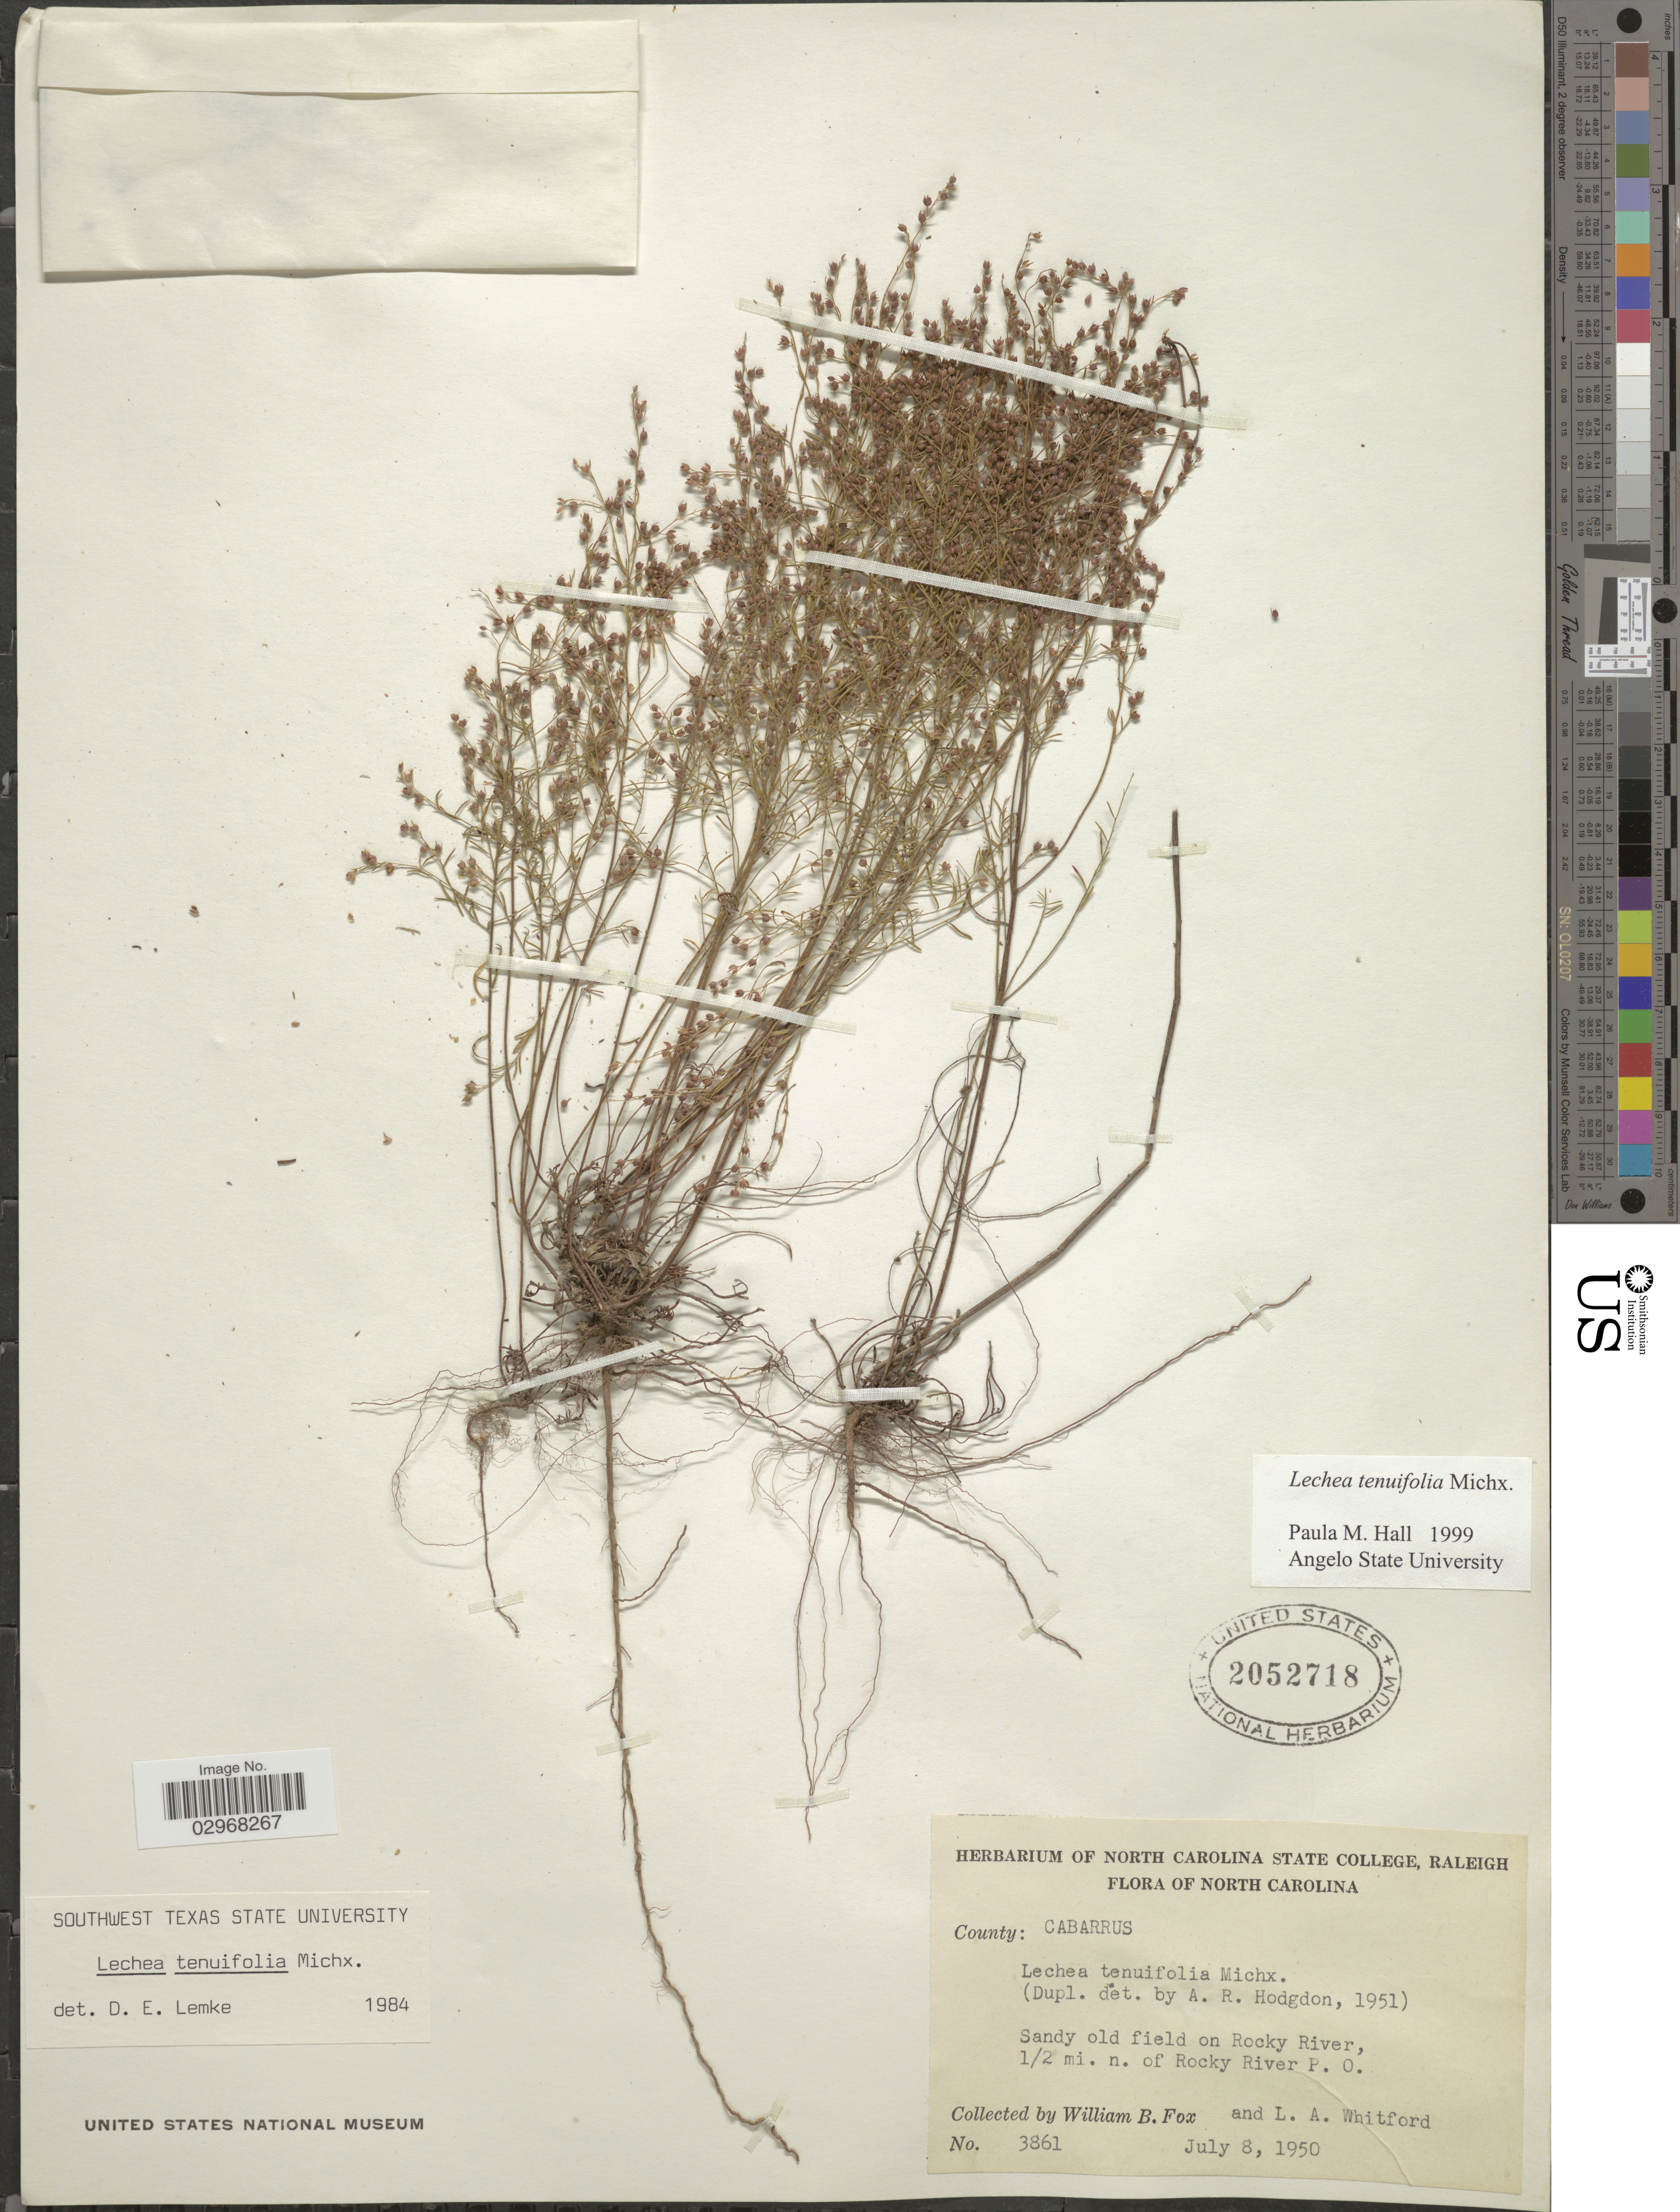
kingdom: Plantae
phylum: Tracheophyta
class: Magnoliopsida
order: Malvales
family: Cistaceae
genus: Lechea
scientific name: Lechea tenuifolia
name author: Michx.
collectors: W. B. Fox & L. Whitford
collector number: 3861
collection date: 1950-07-08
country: United States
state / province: North Carolina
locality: County: Cabarrus. Sandy old field on Rocky River, ½ mi. n. of Rocky River P.O.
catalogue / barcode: US 2052718